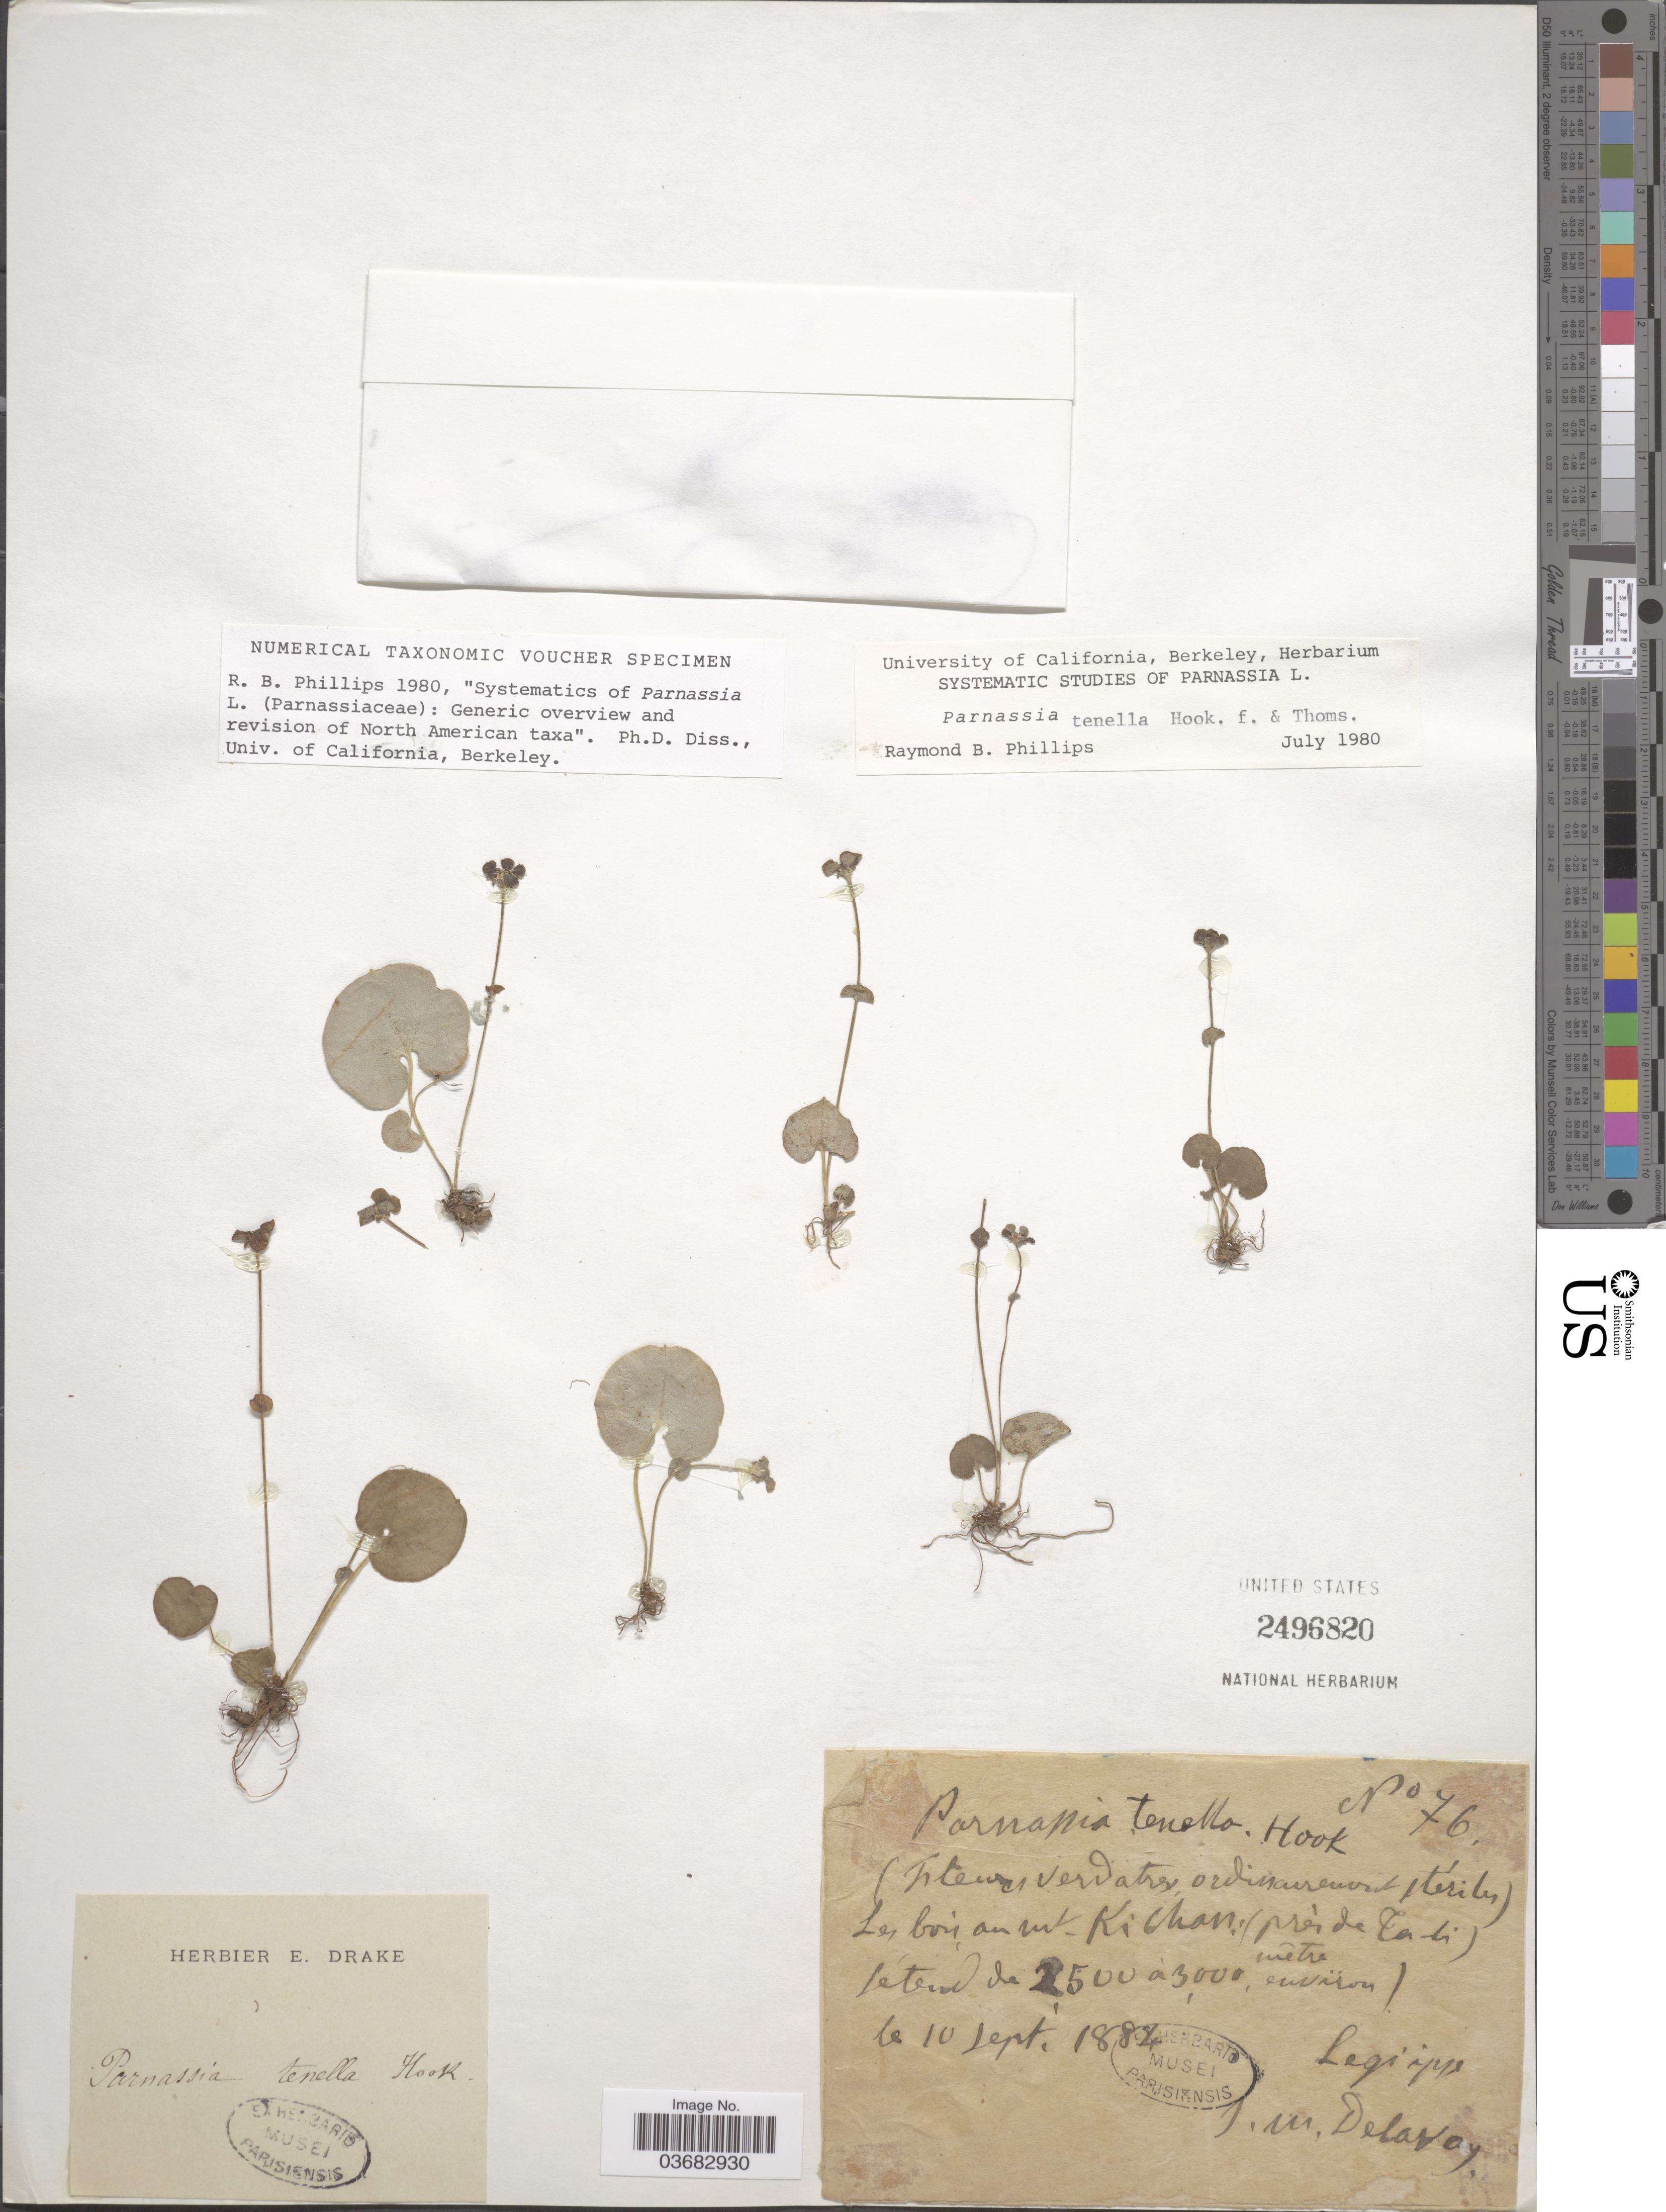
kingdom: Plantae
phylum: Tracheophyta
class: Magnoliopsida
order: Celastrales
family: Parnassiaceae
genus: Parnassia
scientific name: Parnassia tenella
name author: Hook. f. & Thomson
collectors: J. Delavay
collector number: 76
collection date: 1884-09-10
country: China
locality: Les bois au Mt. Kichan: (près de Tali).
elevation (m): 2500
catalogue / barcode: US 2496820